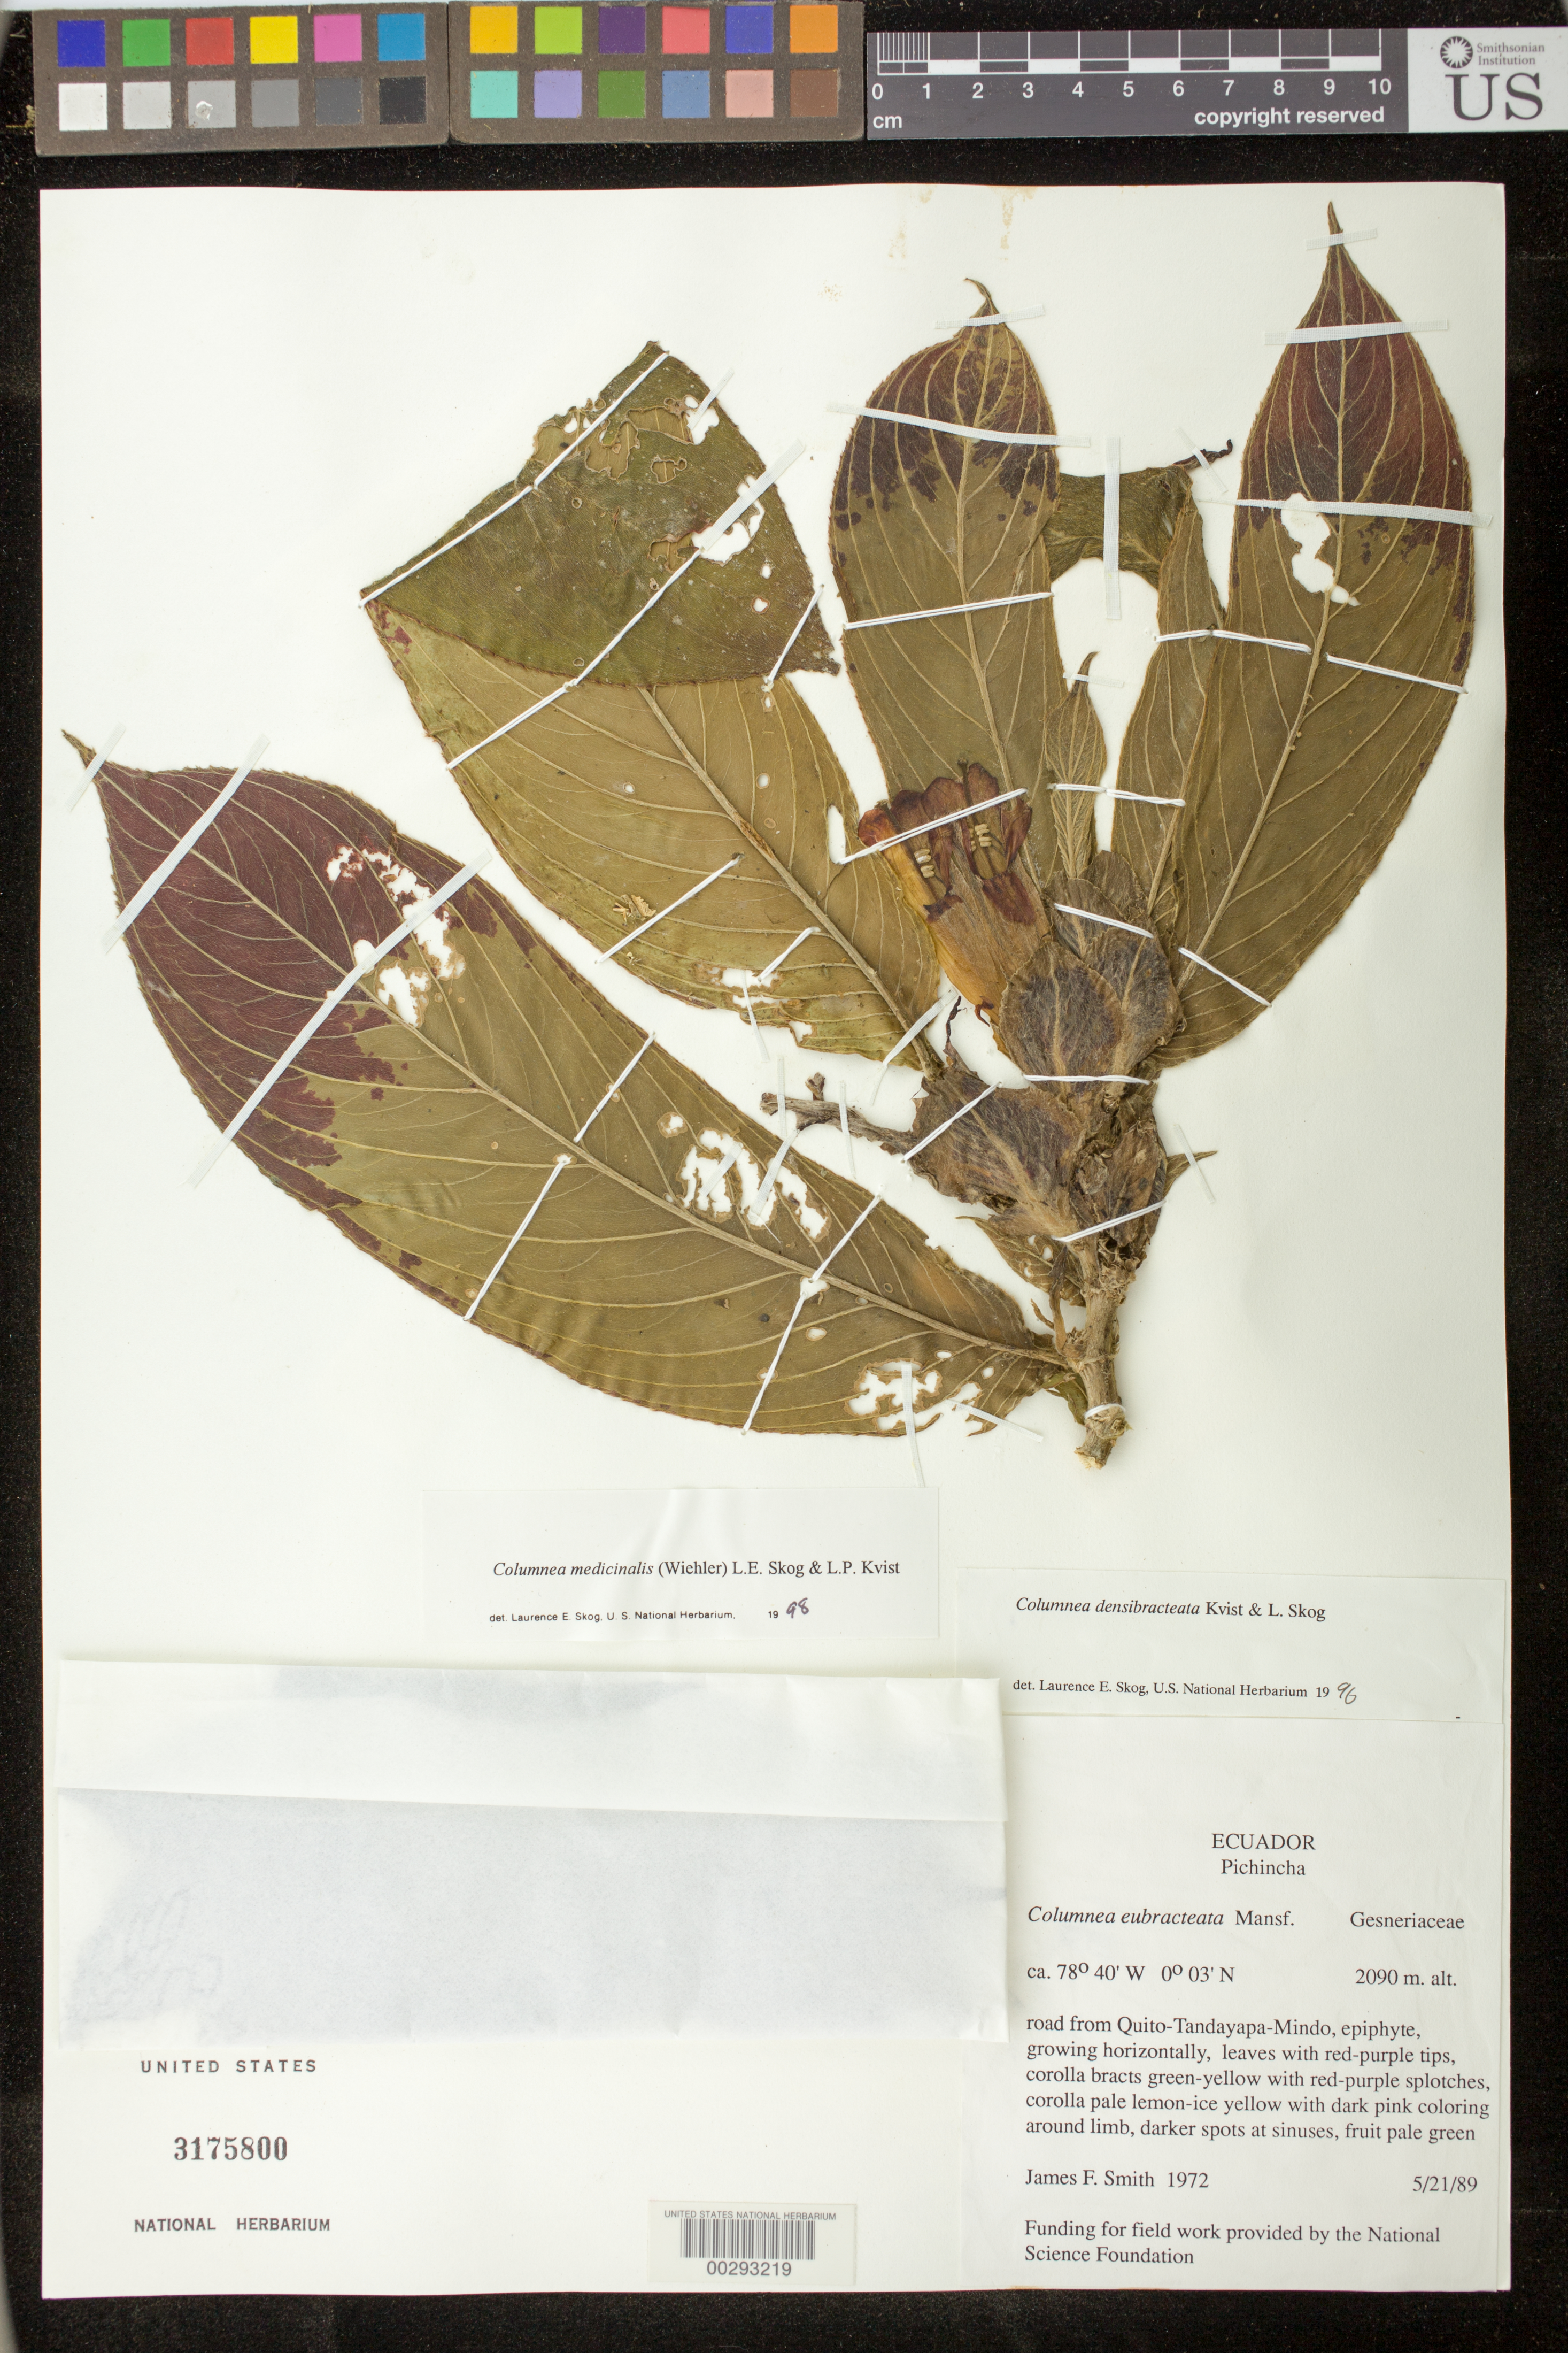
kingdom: Plantae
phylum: Tracheophyta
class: Magnoliopsida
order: Lamiales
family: Gesneriaceae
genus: Columnea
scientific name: Columnea medicinalis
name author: (Wiehler) L.E. Skog & L.P. Kvist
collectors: J. Smith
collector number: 1972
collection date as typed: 21 May 1989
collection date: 1989-05-21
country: Ecuador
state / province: Pichincha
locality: From Quito-Tandayapa-Mindo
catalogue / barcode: US 3175800